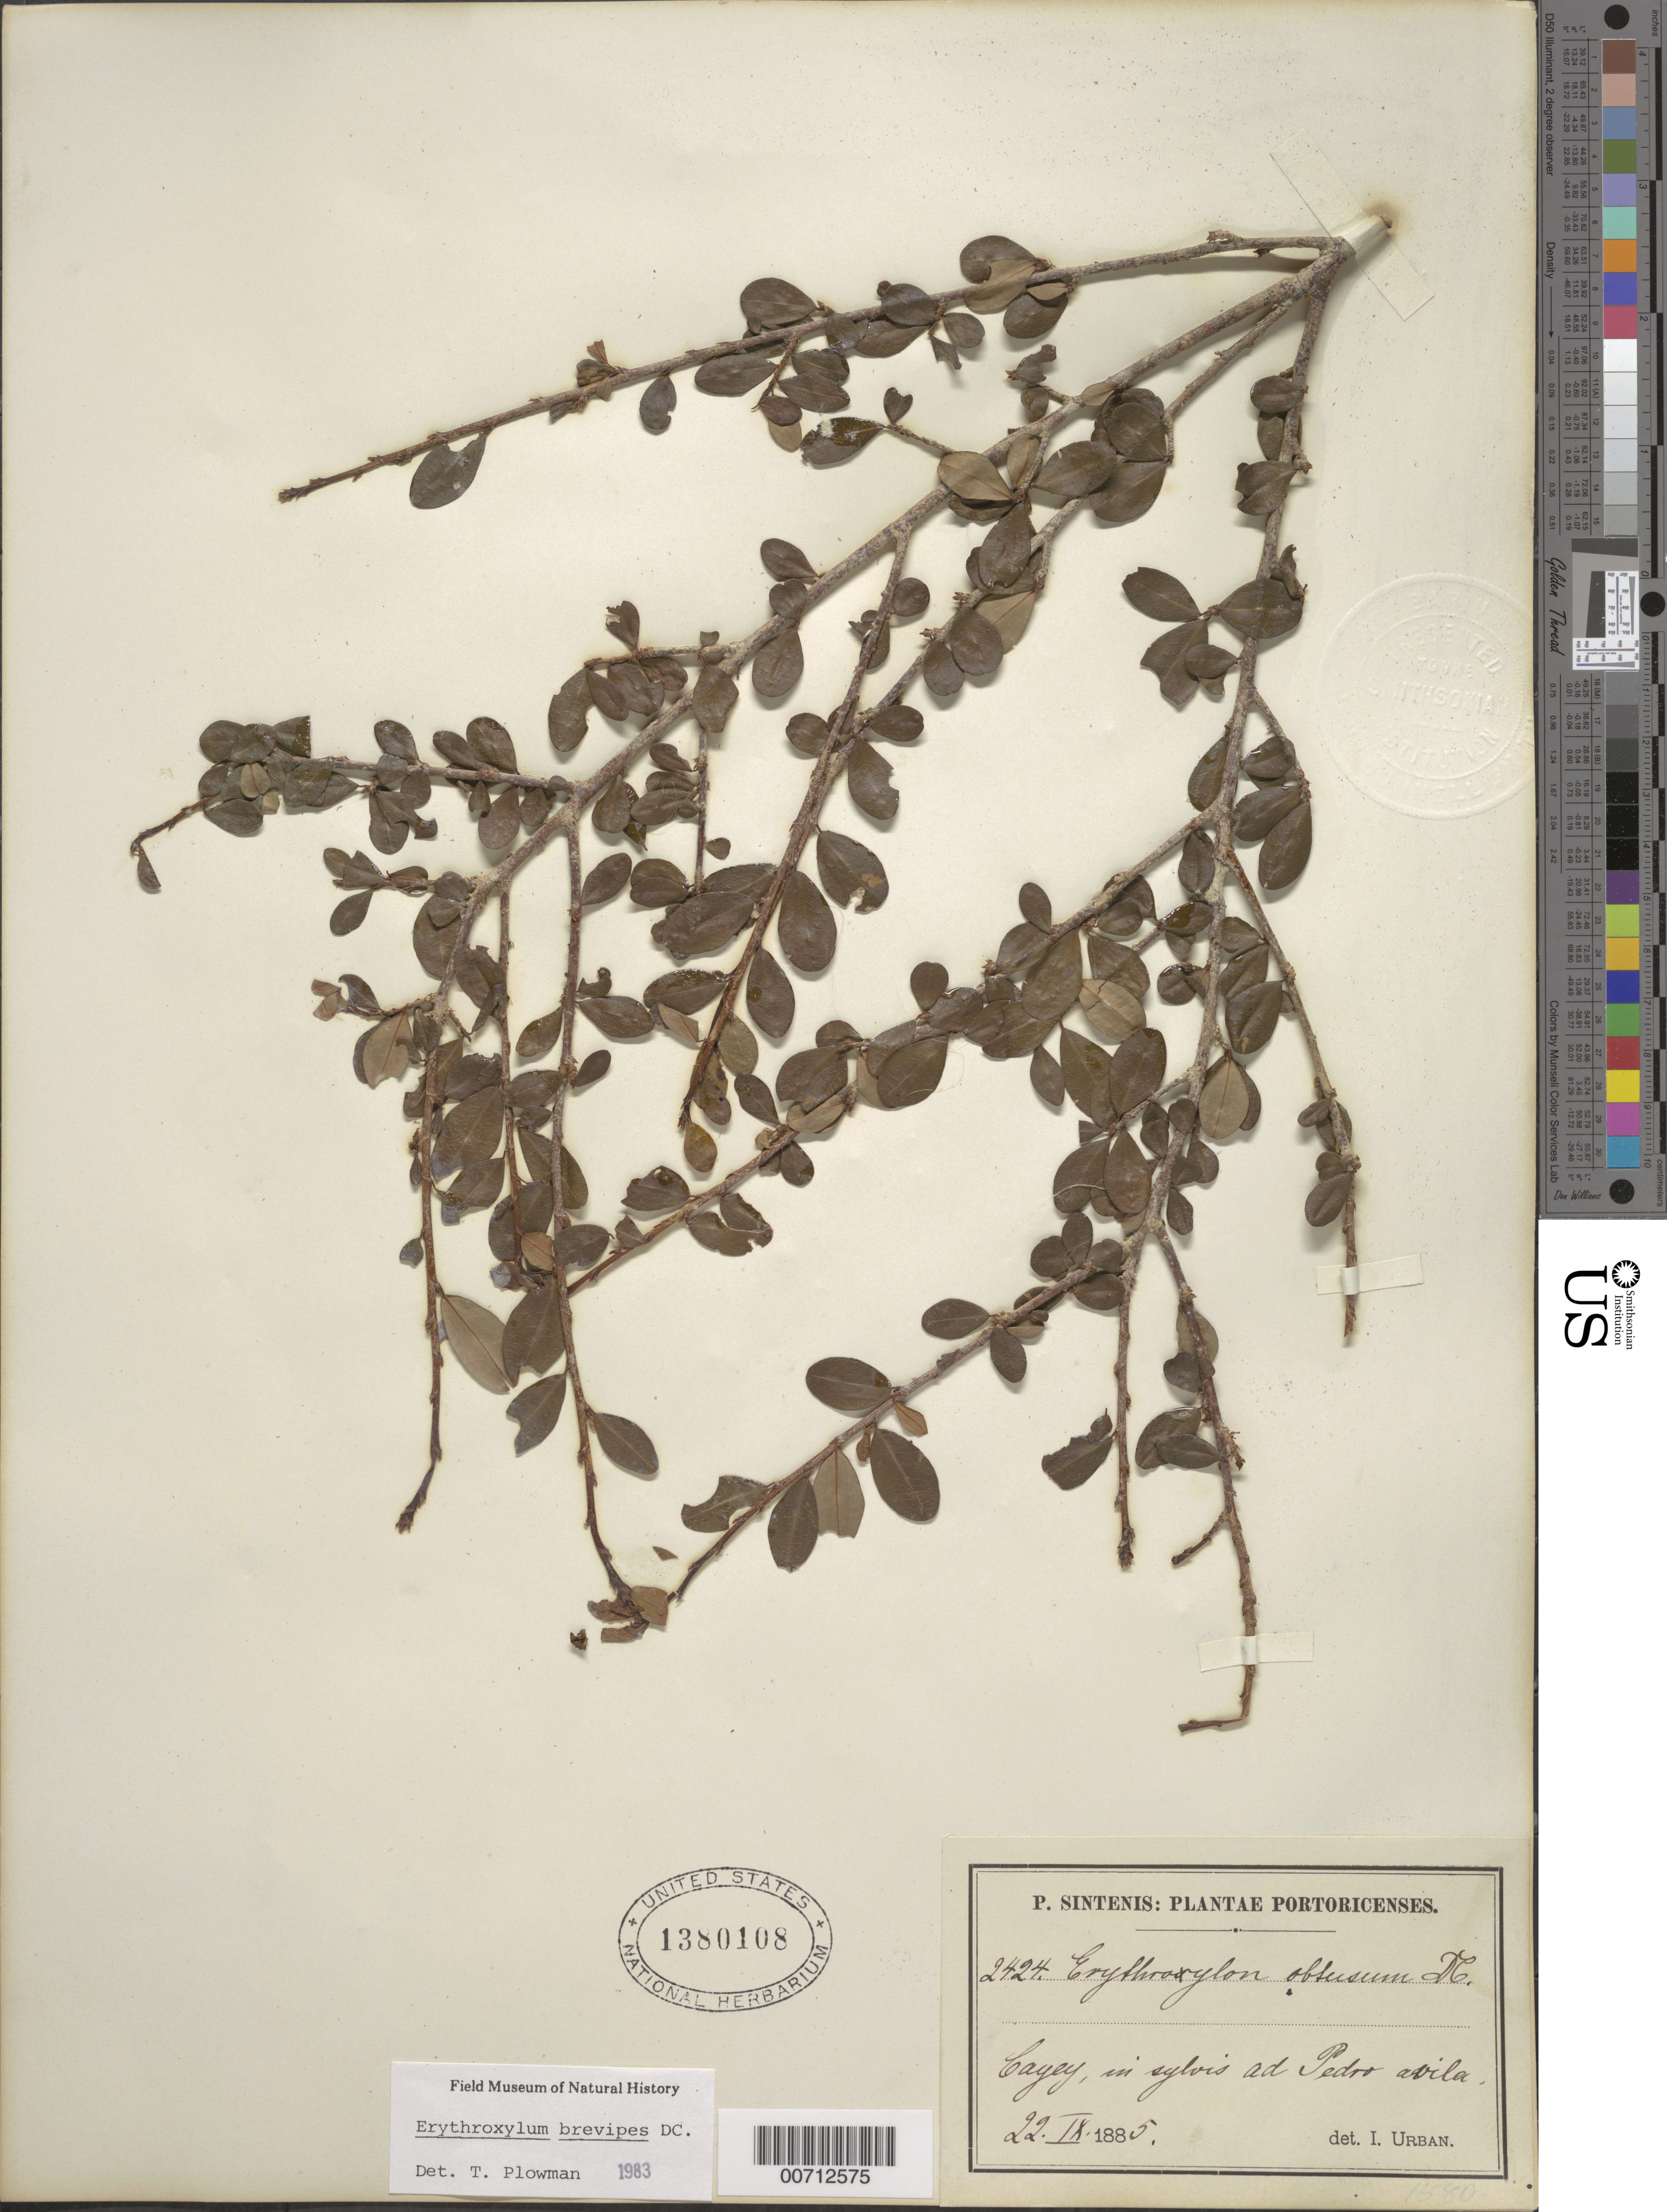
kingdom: Plantae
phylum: Tracheophyta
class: Magnoliopsida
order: Malpighiales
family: Erythroxylaceae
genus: Erythroxylum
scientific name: Erythroxylum brevipes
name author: DC.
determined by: Plowman, Timothy C.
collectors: P. Sintenis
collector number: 2424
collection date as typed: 22 Sep 1885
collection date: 1885-09-22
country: Puerto Rico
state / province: Cayey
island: Greater Antilles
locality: ad Pedro Avila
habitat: In sylvis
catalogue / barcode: US 1380108